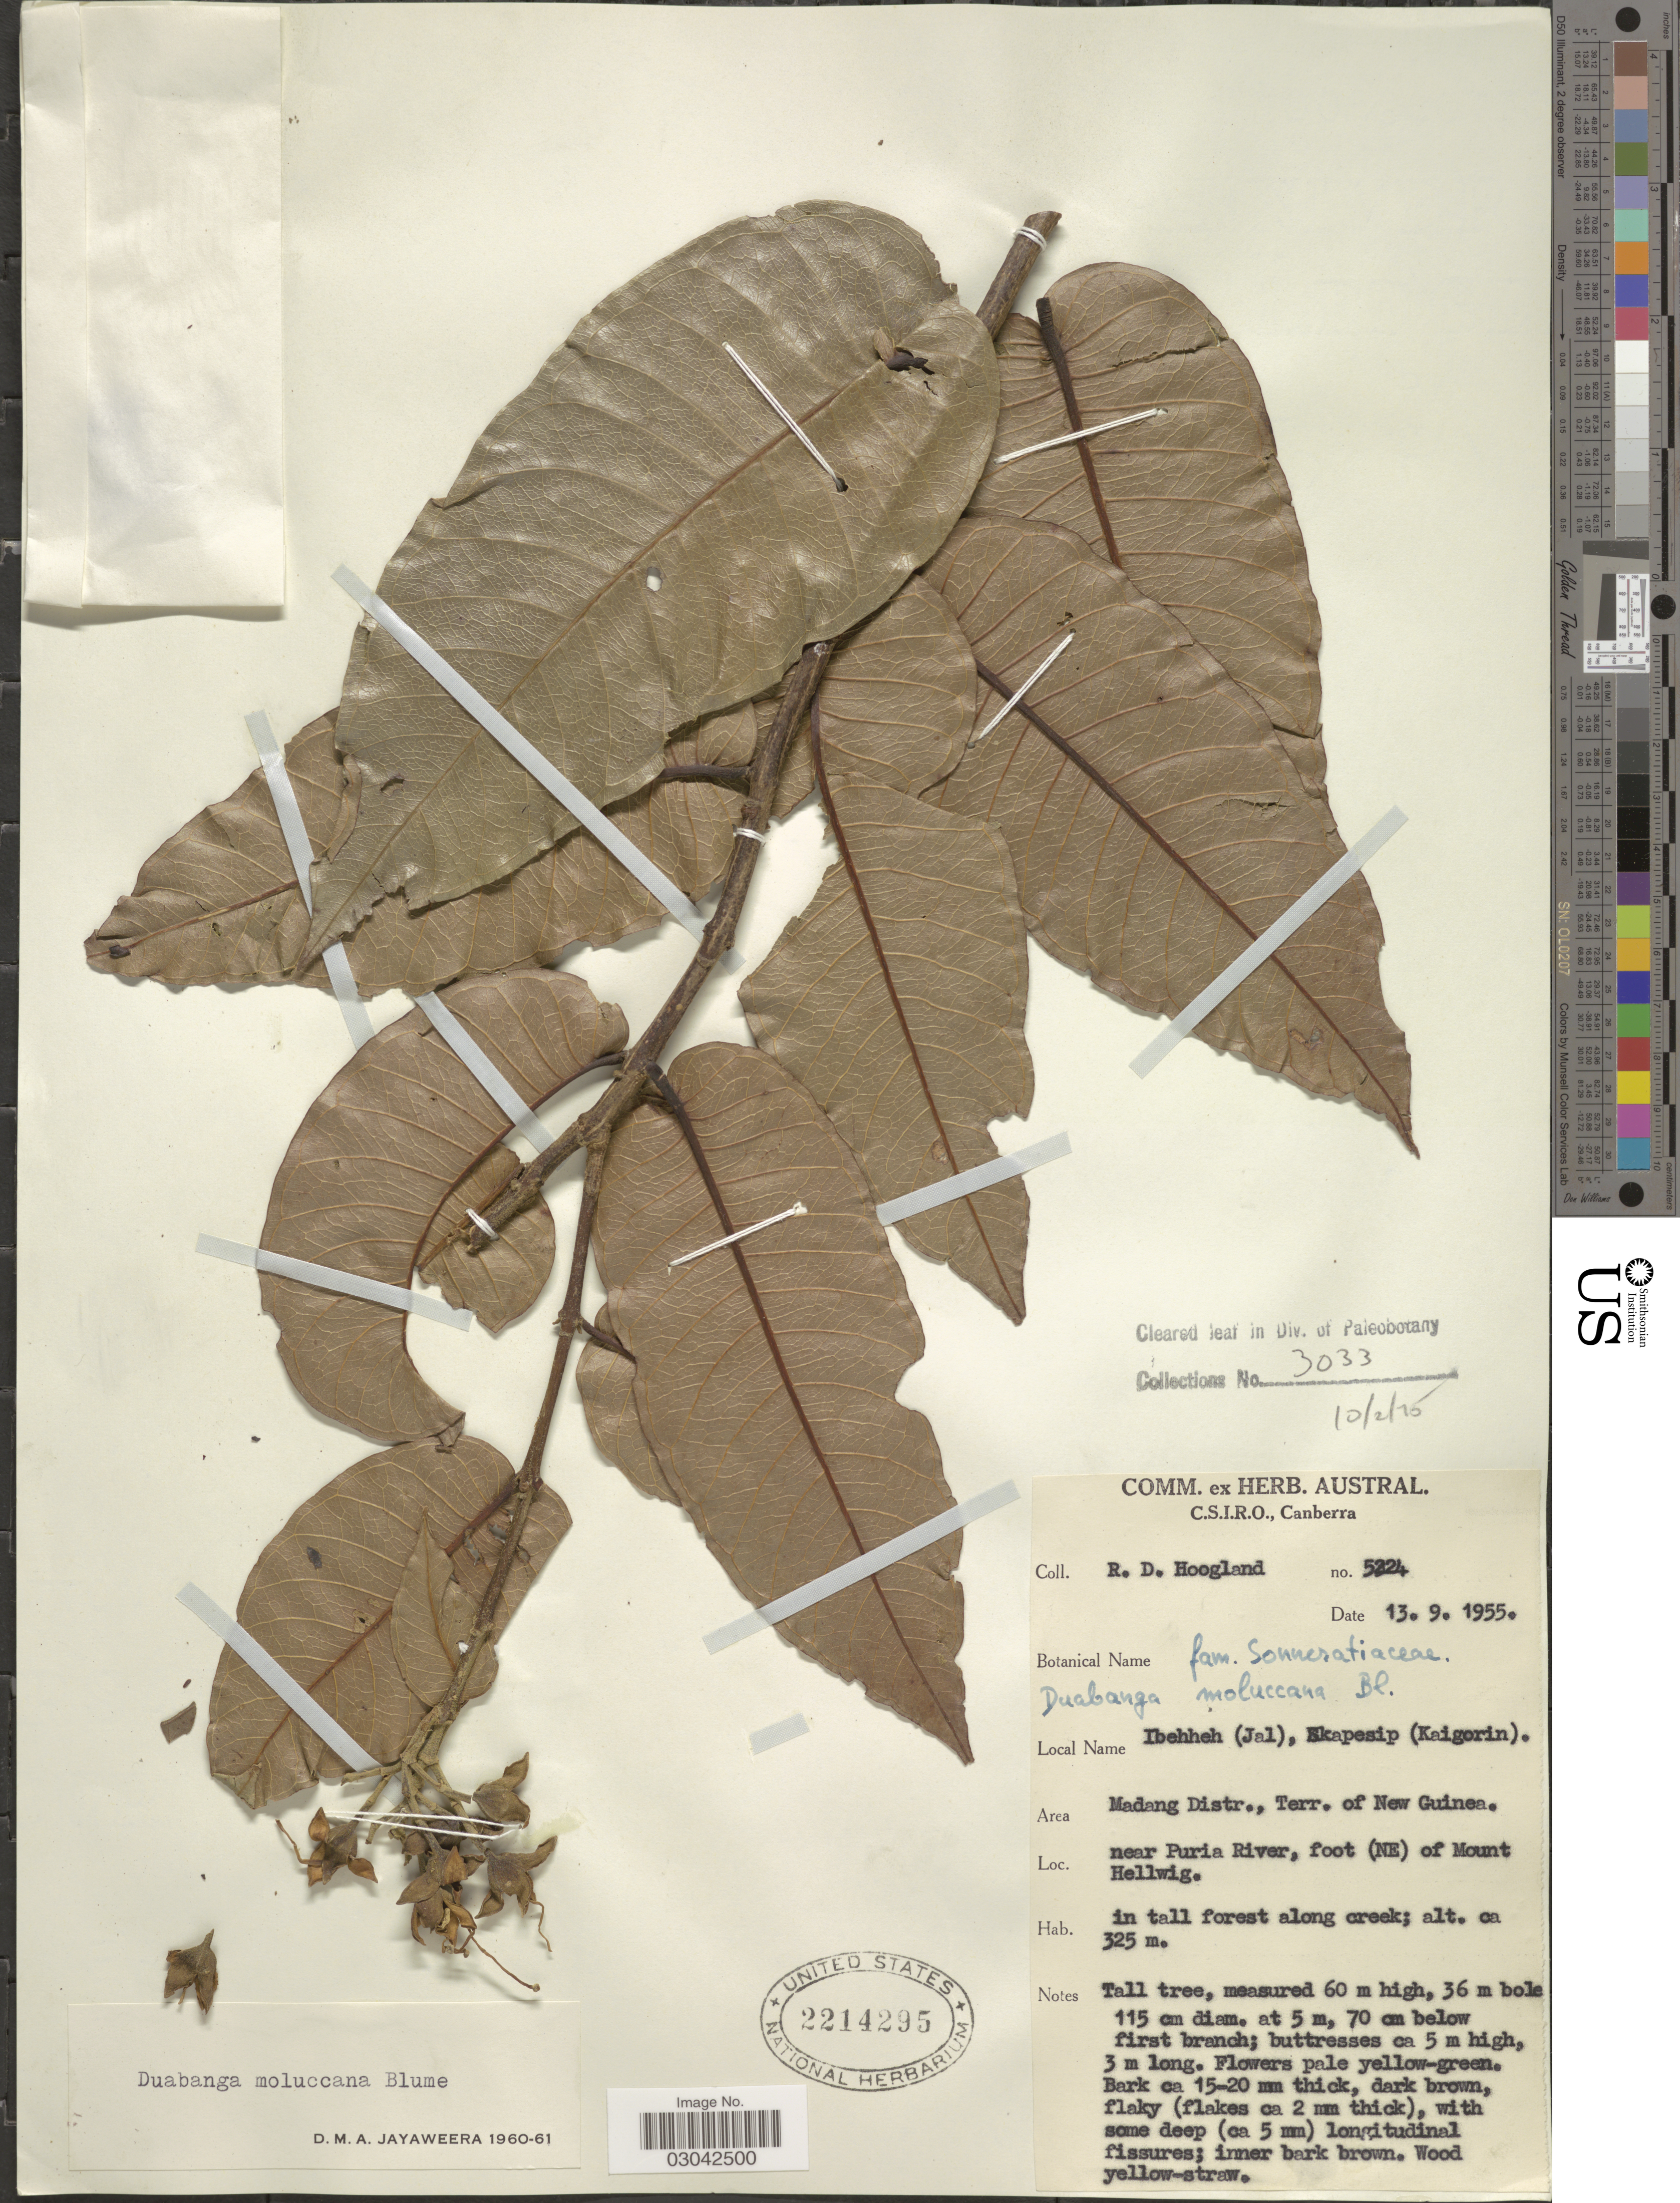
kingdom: Plantae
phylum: Tracheophyta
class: Magnoliopsida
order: Myrtales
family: Lythraceae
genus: Duabanga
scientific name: Duabanga moluccana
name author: Blume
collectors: R. D. Hoogland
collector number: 5224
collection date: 1955-09-13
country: Papua New Guinea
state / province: Madang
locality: Madang Distr., Terr. of New Guinea. Near Puria River, foot (NE) of Mount Hellwig.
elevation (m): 325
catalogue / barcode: US 2214295